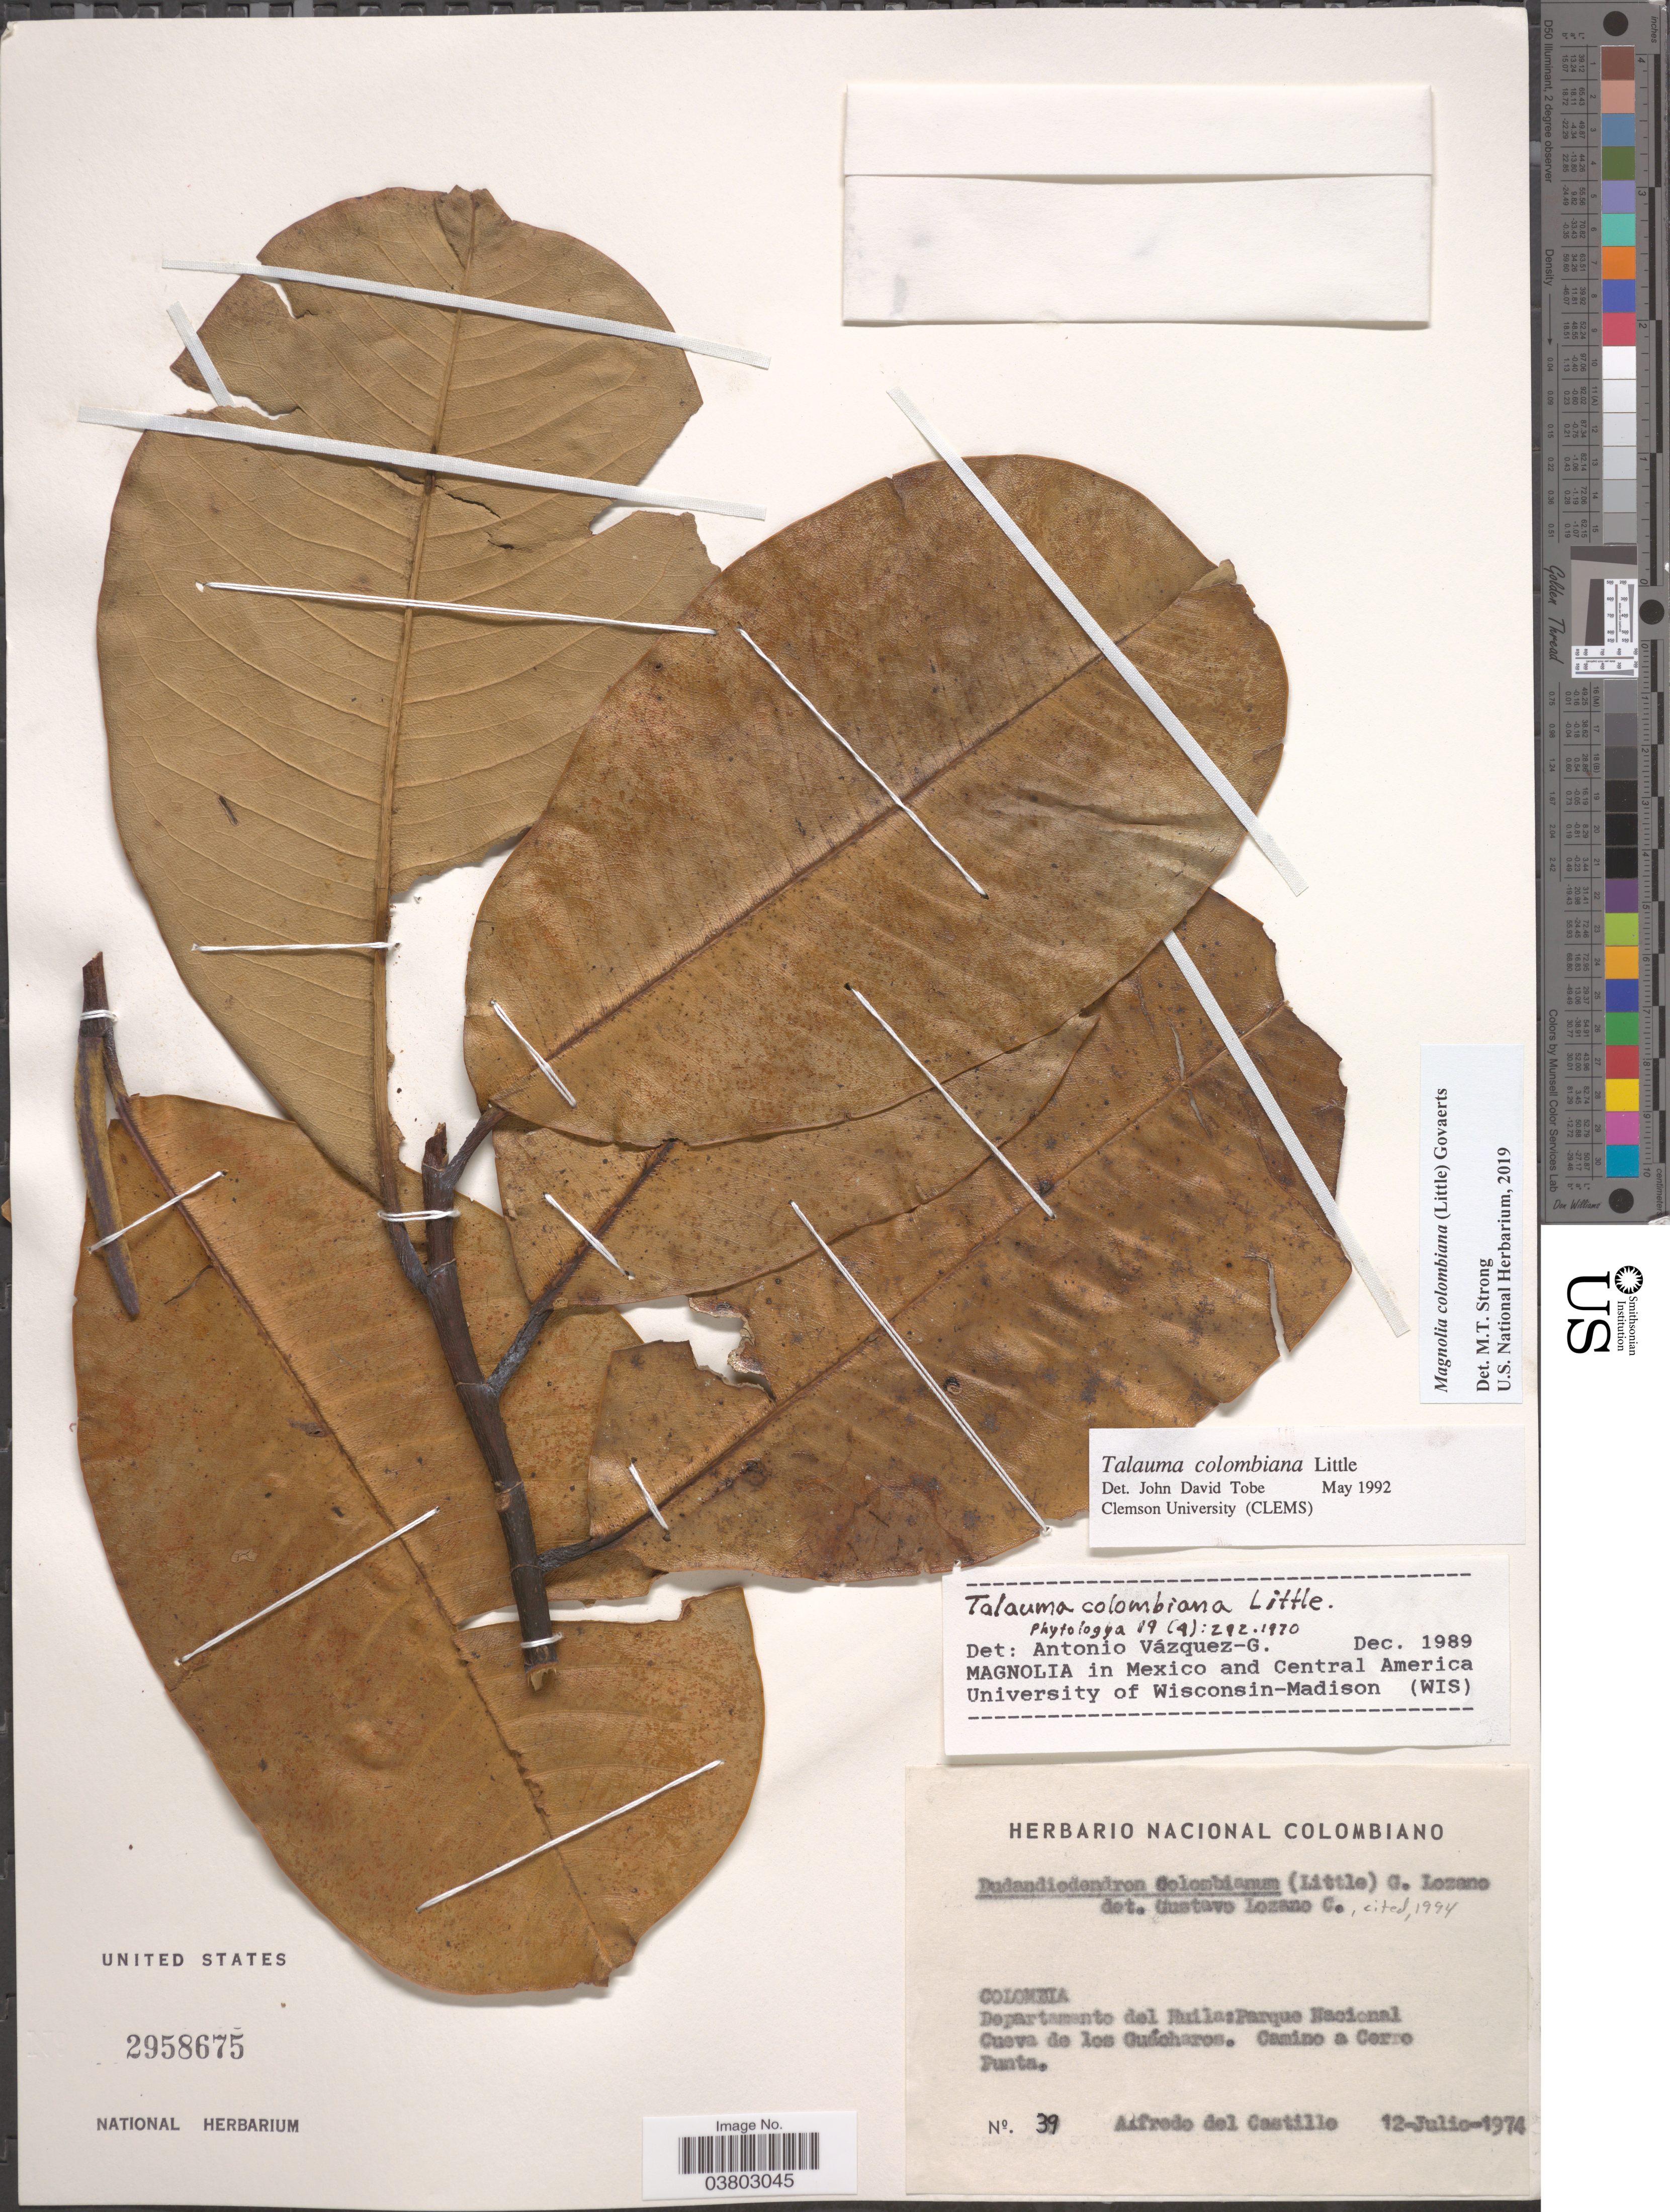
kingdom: Plantae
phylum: Tracheophyta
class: Magnoliopsida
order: Magnoliales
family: Magnoliaceae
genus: Magnolia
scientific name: Magnolia colombiana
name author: (Little) Govaerts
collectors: A. Del Castillo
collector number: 39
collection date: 1974-07-12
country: Colombia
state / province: Huila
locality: Departamento del Huila: Parque Nacional Cueva de los Guácharos. Camino a Cerro Punta.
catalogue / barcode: US 2958675